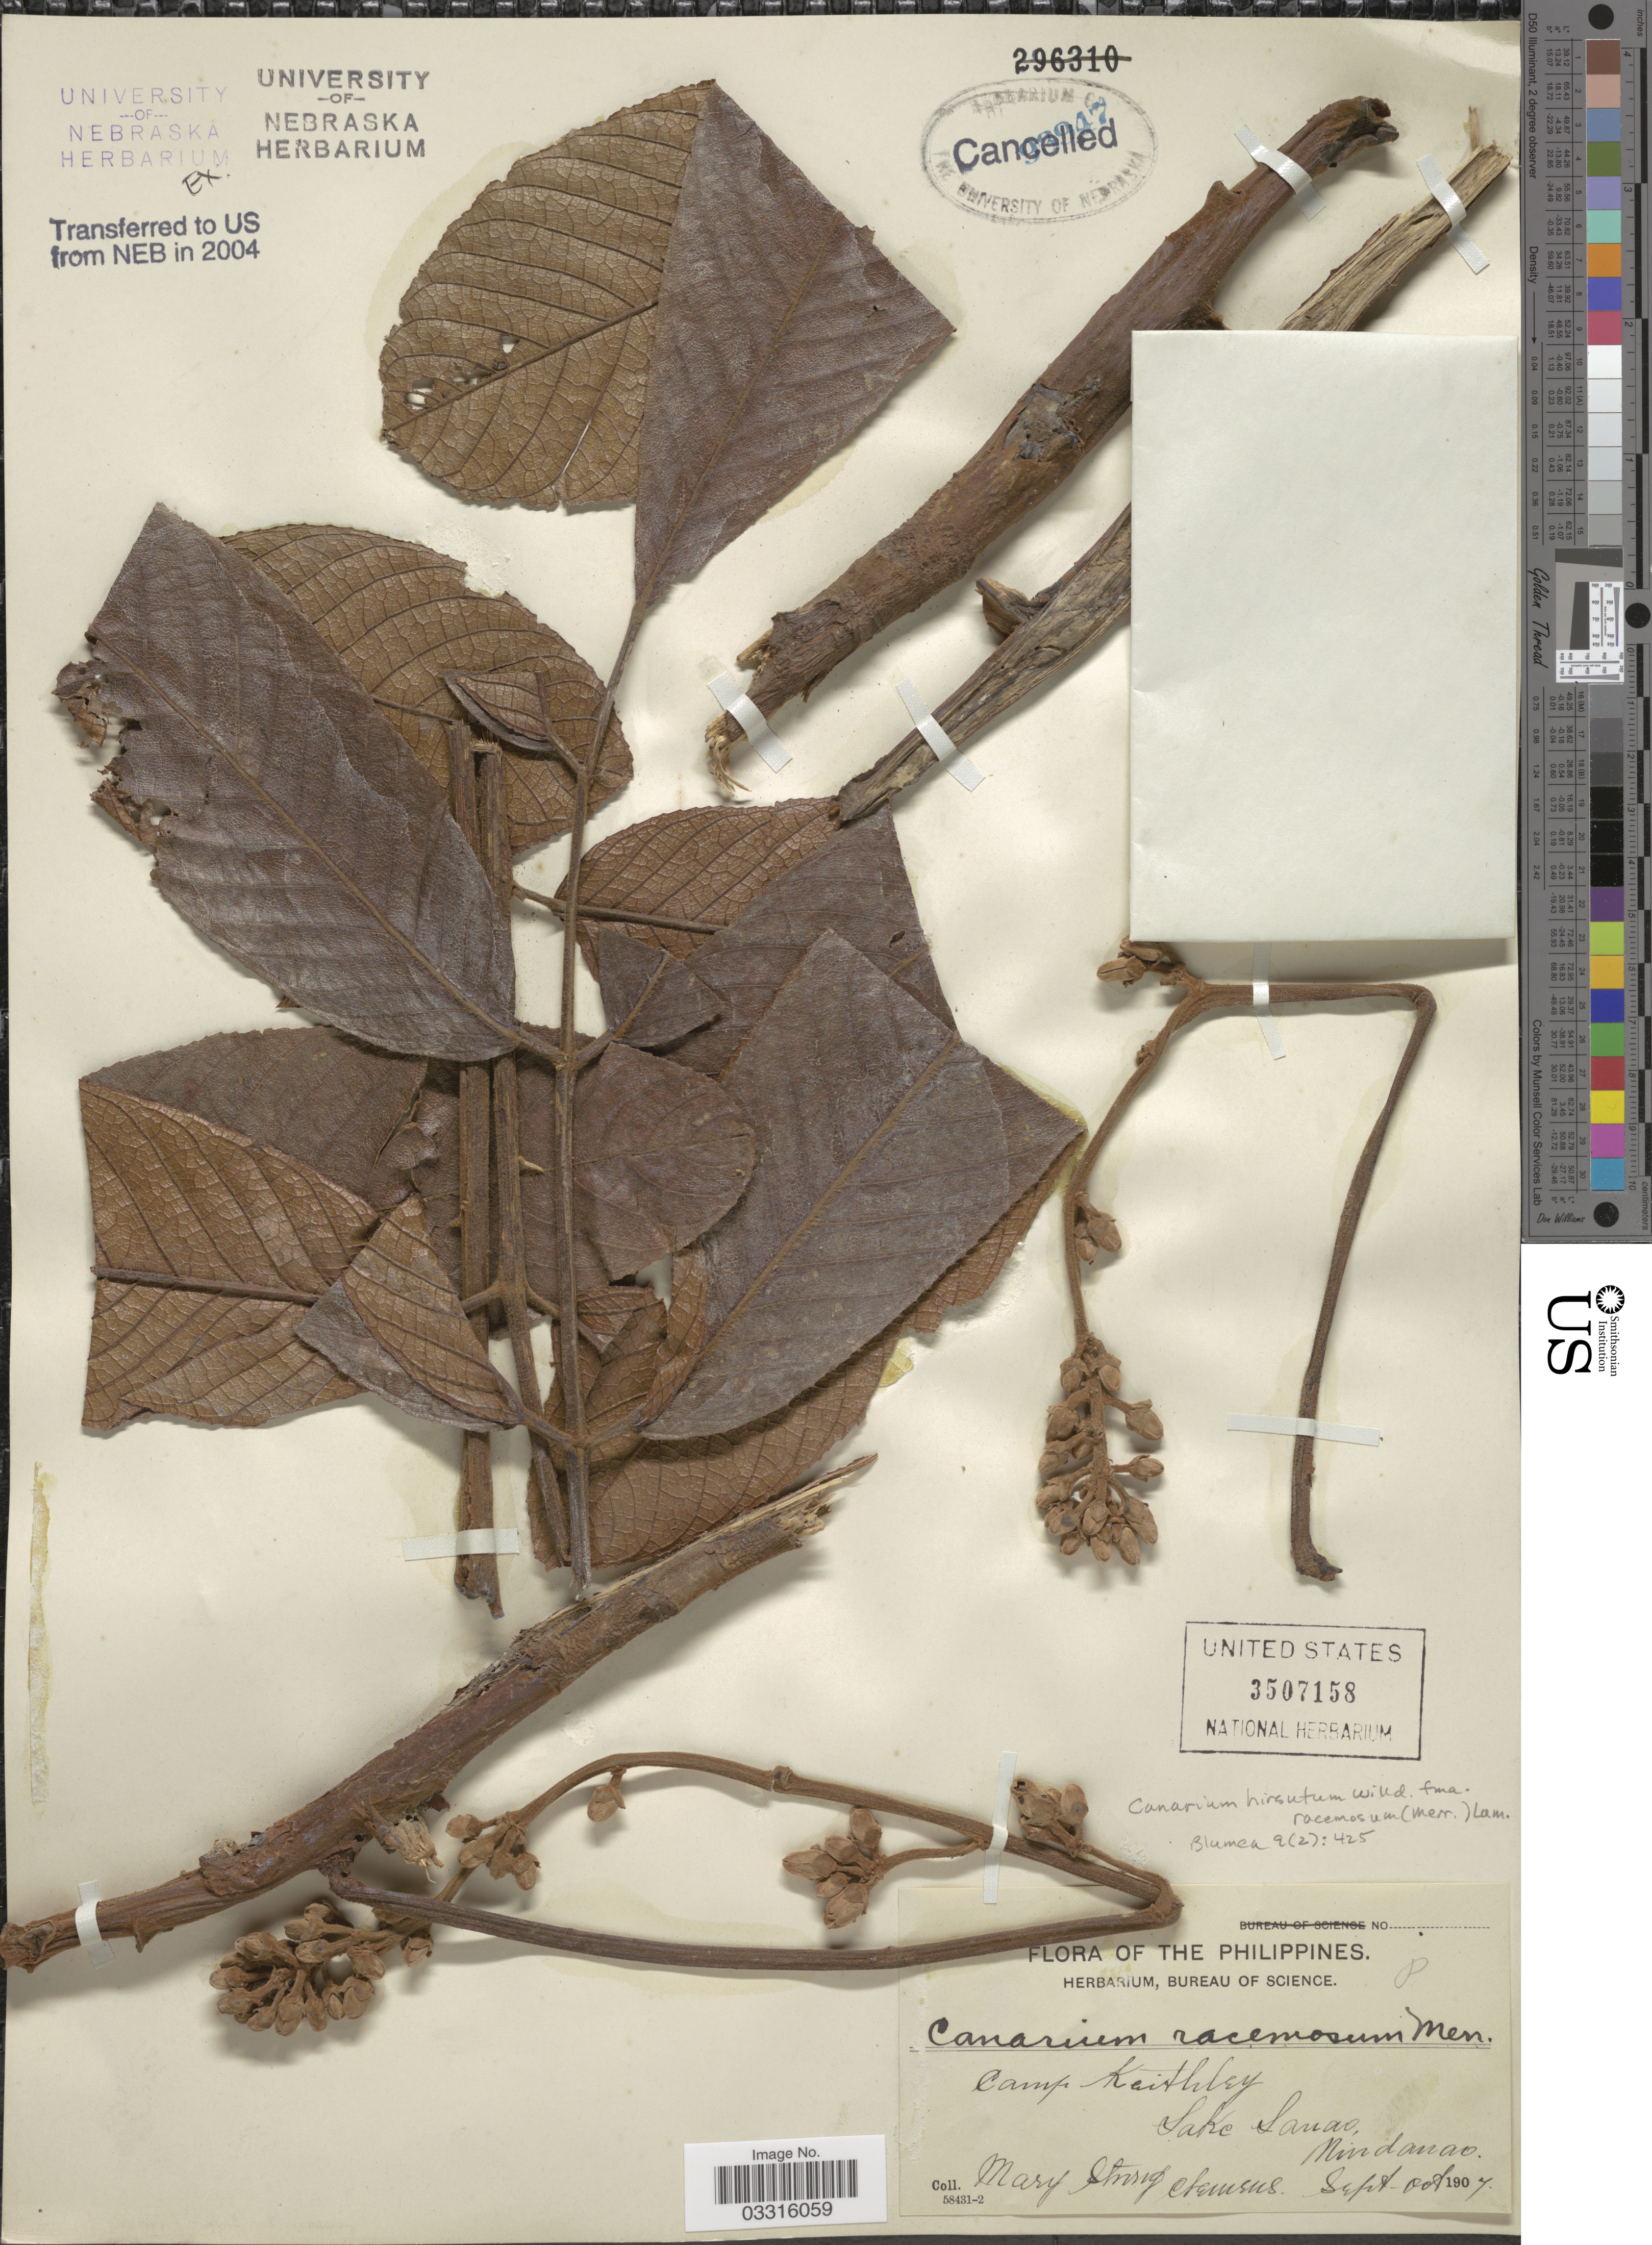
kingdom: Plantae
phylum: Tracheophyta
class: Magnoliopsida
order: Sapindales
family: Burseraceae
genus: Canarium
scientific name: Canarium hirsutum f. racemosum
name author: Willd.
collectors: M. S. Clemens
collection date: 1907-09/1907-10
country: Philippines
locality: Camp Keithley, Lake Lanao, Mindanao.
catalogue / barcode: US 3507158